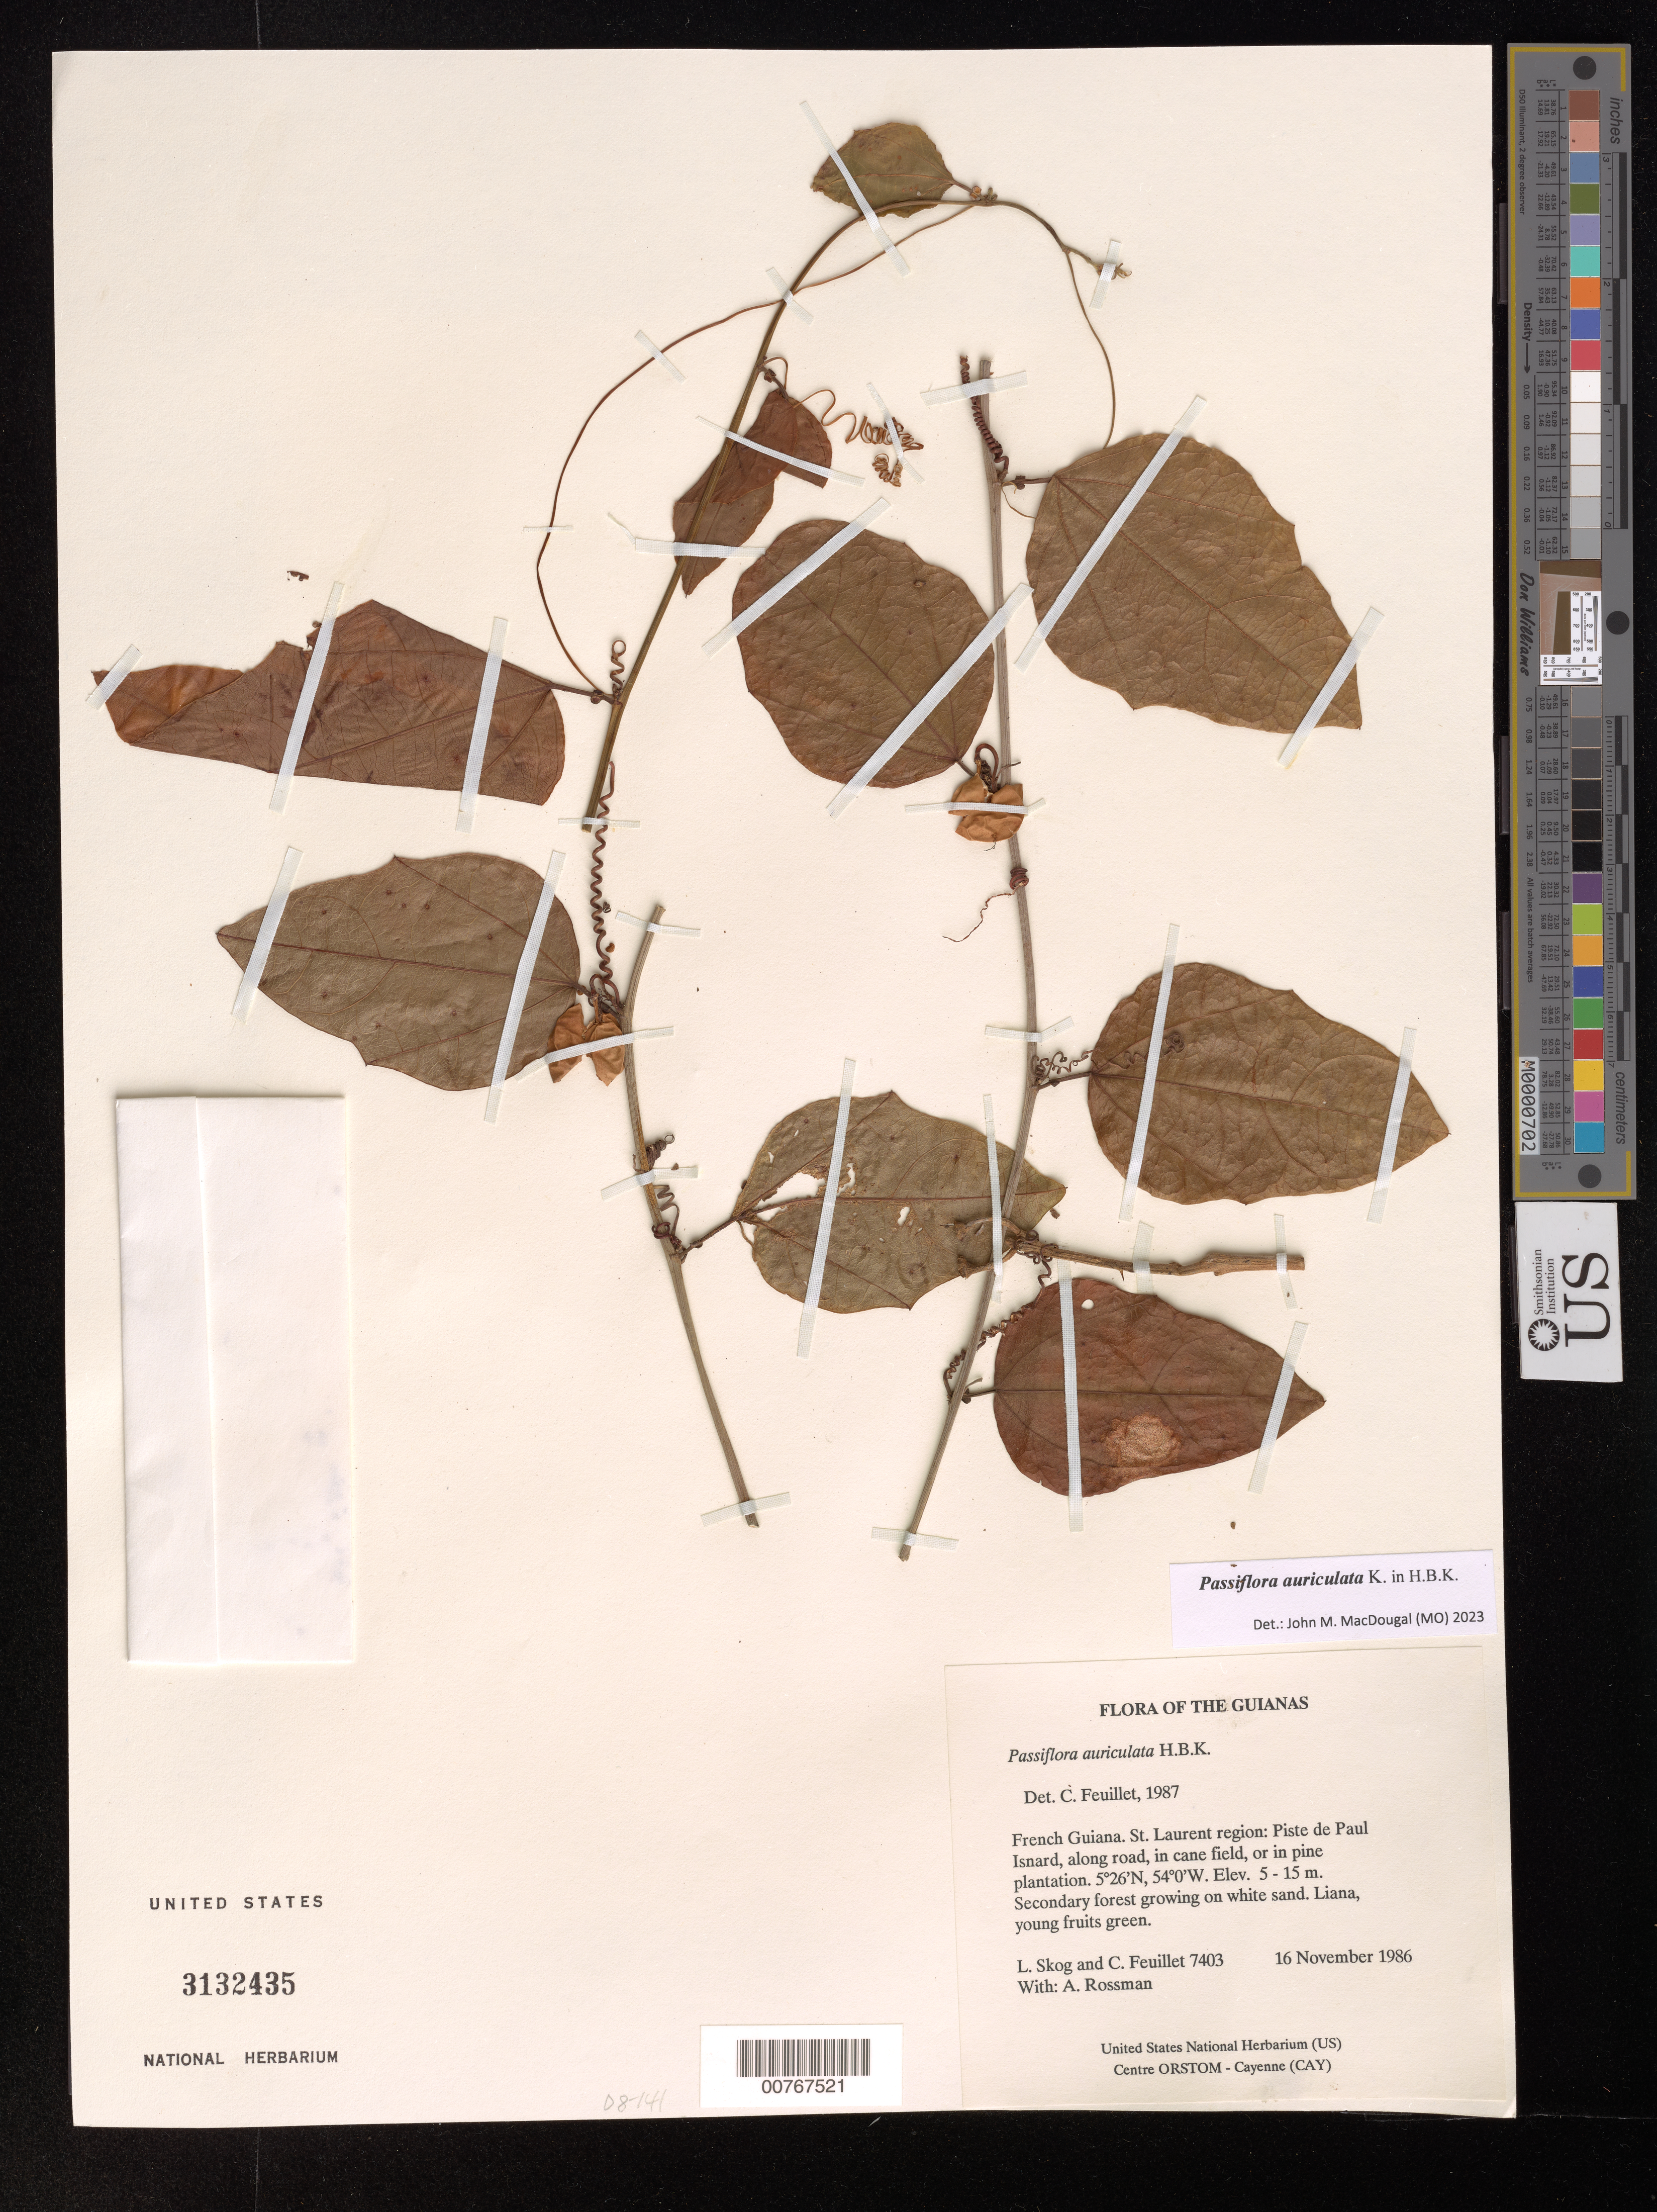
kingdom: Plantae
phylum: Tracheophyta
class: Magnoliopsida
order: Malpighiales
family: Passifloraceae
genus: Passiflora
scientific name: Passiflora auriculata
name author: Kunth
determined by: Feuillet, C.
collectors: L. E. Skog, C. Feuillet & A. Rossman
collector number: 7403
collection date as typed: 16 November 1986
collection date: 1986-11-16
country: French Guiana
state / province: Saint-Laurent-du-Maroni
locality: Piste de Paul Isnard, along road, in cane field, or in pine plantation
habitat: Secondary forest growing on white sand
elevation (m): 5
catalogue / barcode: US 3132435